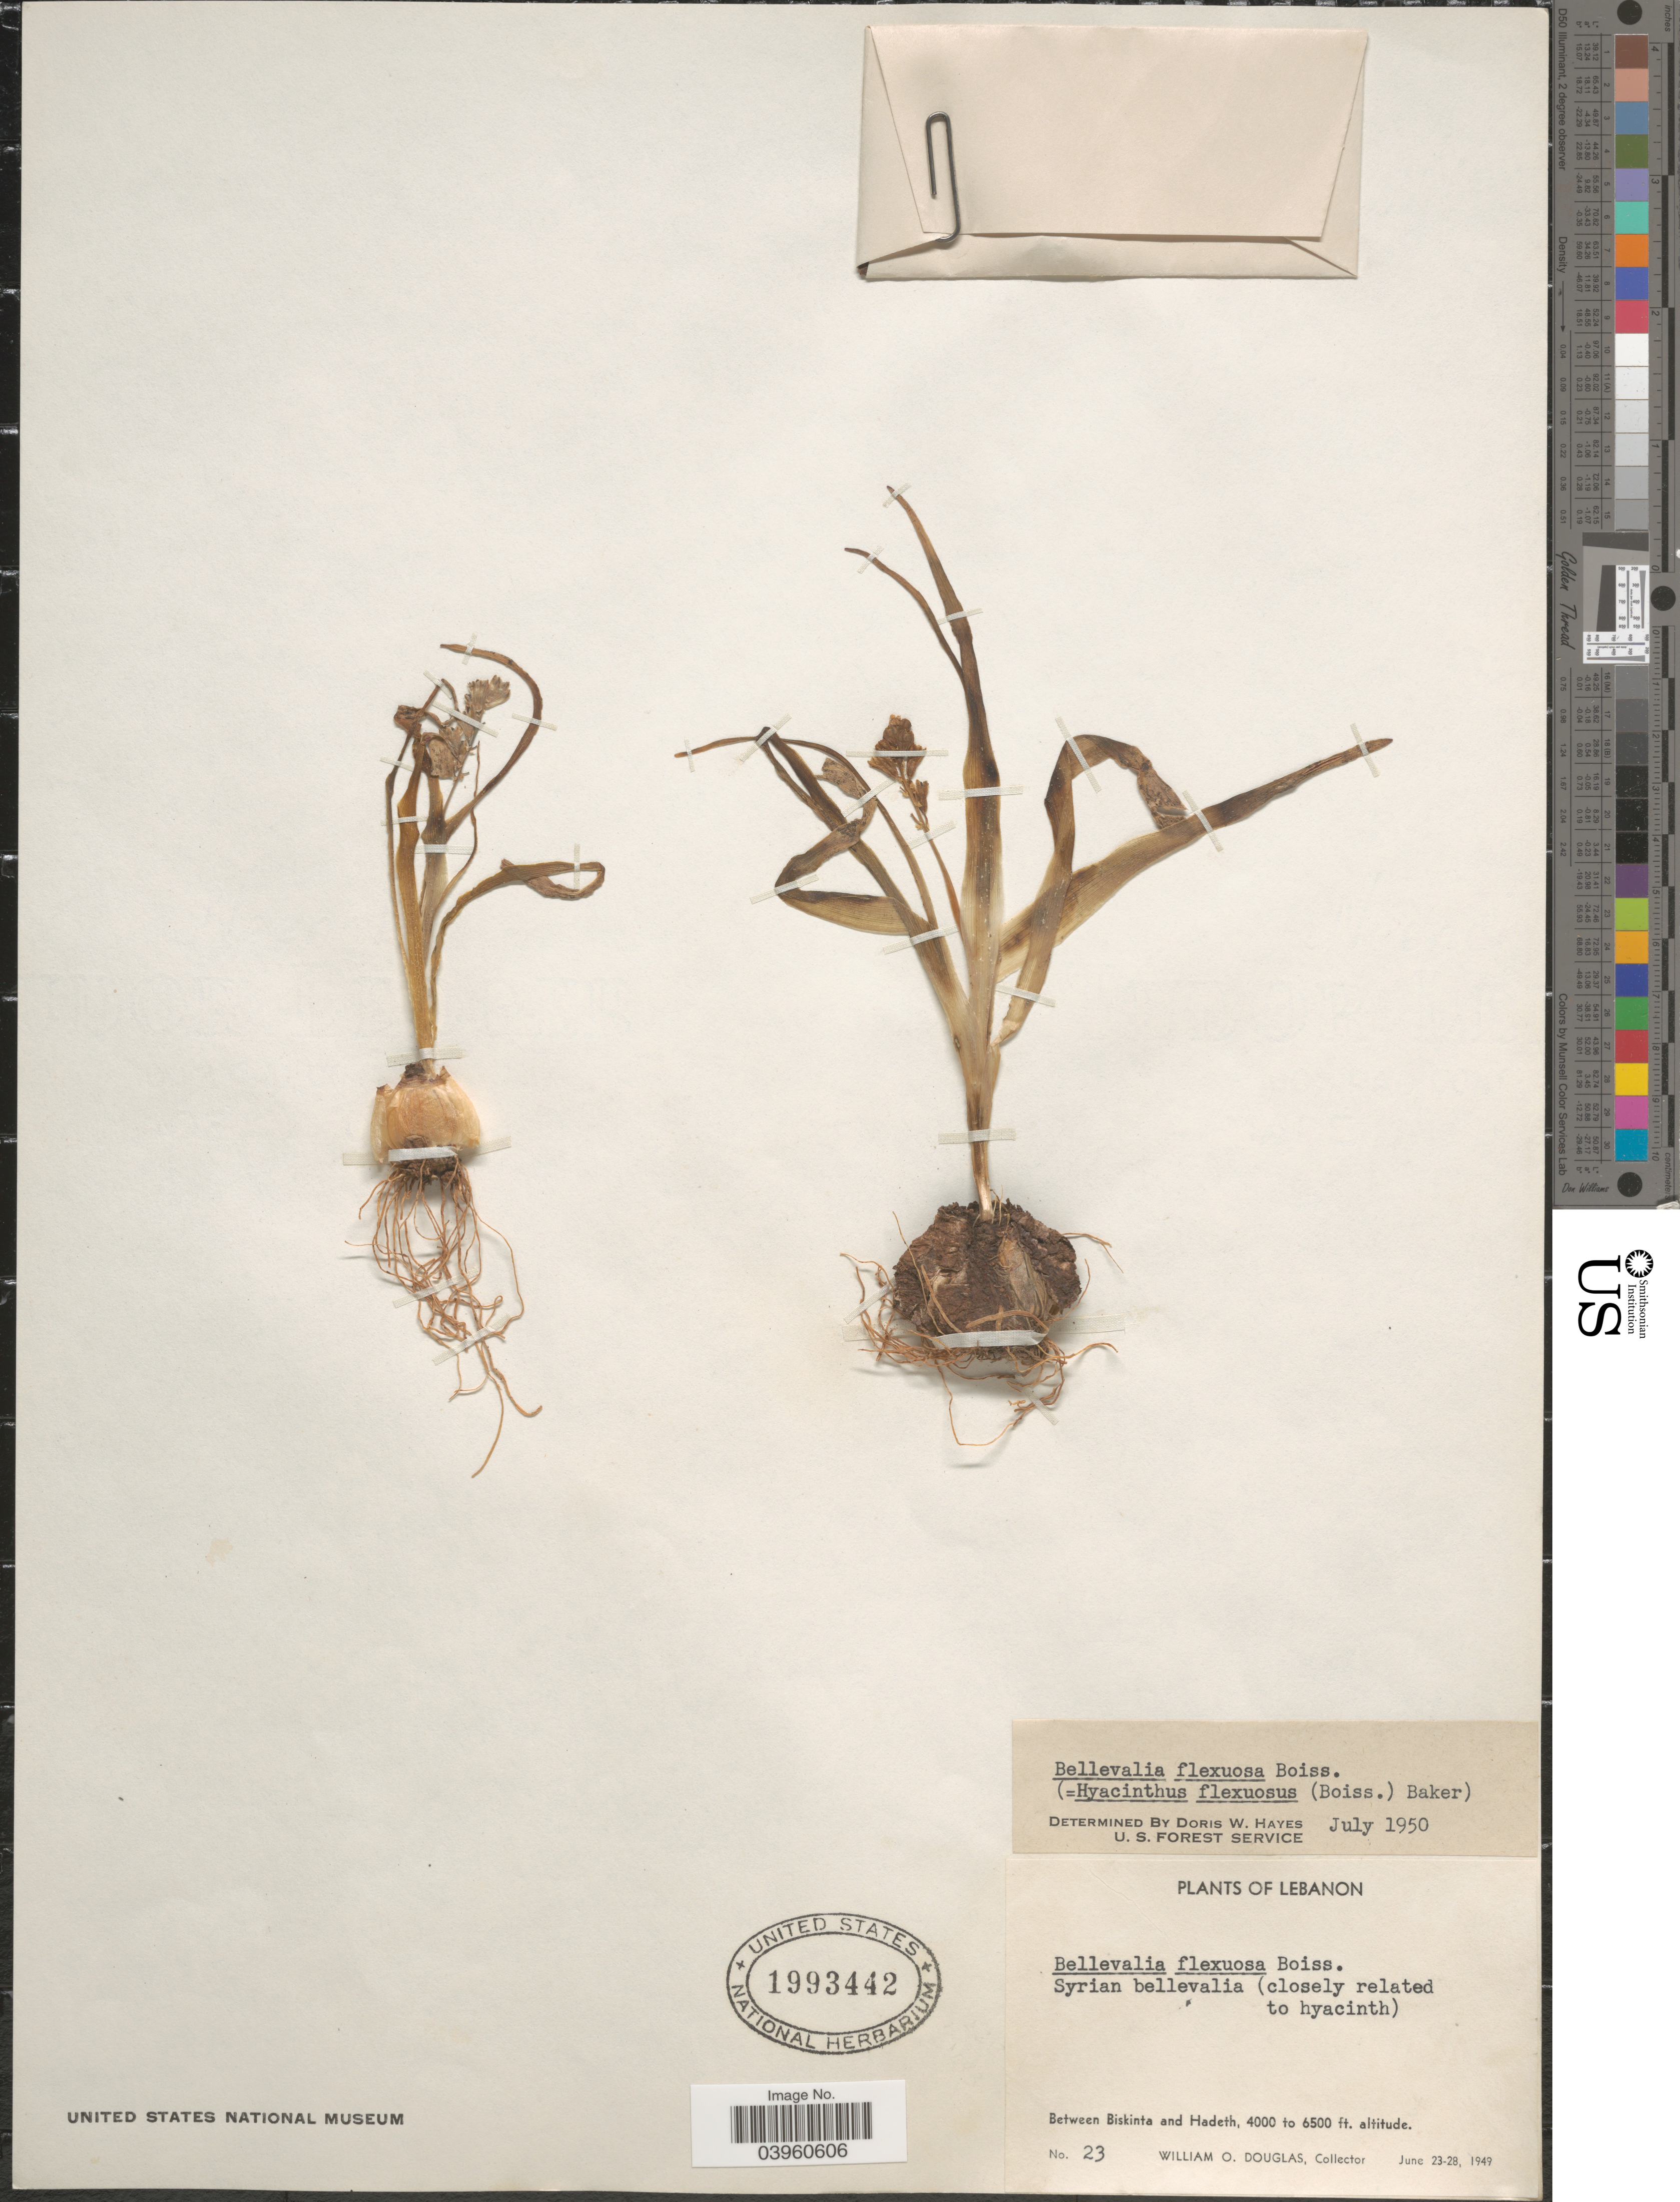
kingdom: Plantae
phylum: Tracheophyta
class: Liliopsida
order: Asparagales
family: Asparagaceae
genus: Bellevalia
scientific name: Bellevalia flexuosa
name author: Boiss.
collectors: W. Douglas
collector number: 23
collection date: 1949-06-23/1949-06-28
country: Lebanon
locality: Between Biskinta and Hadeth.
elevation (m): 1219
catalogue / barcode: US 1993442